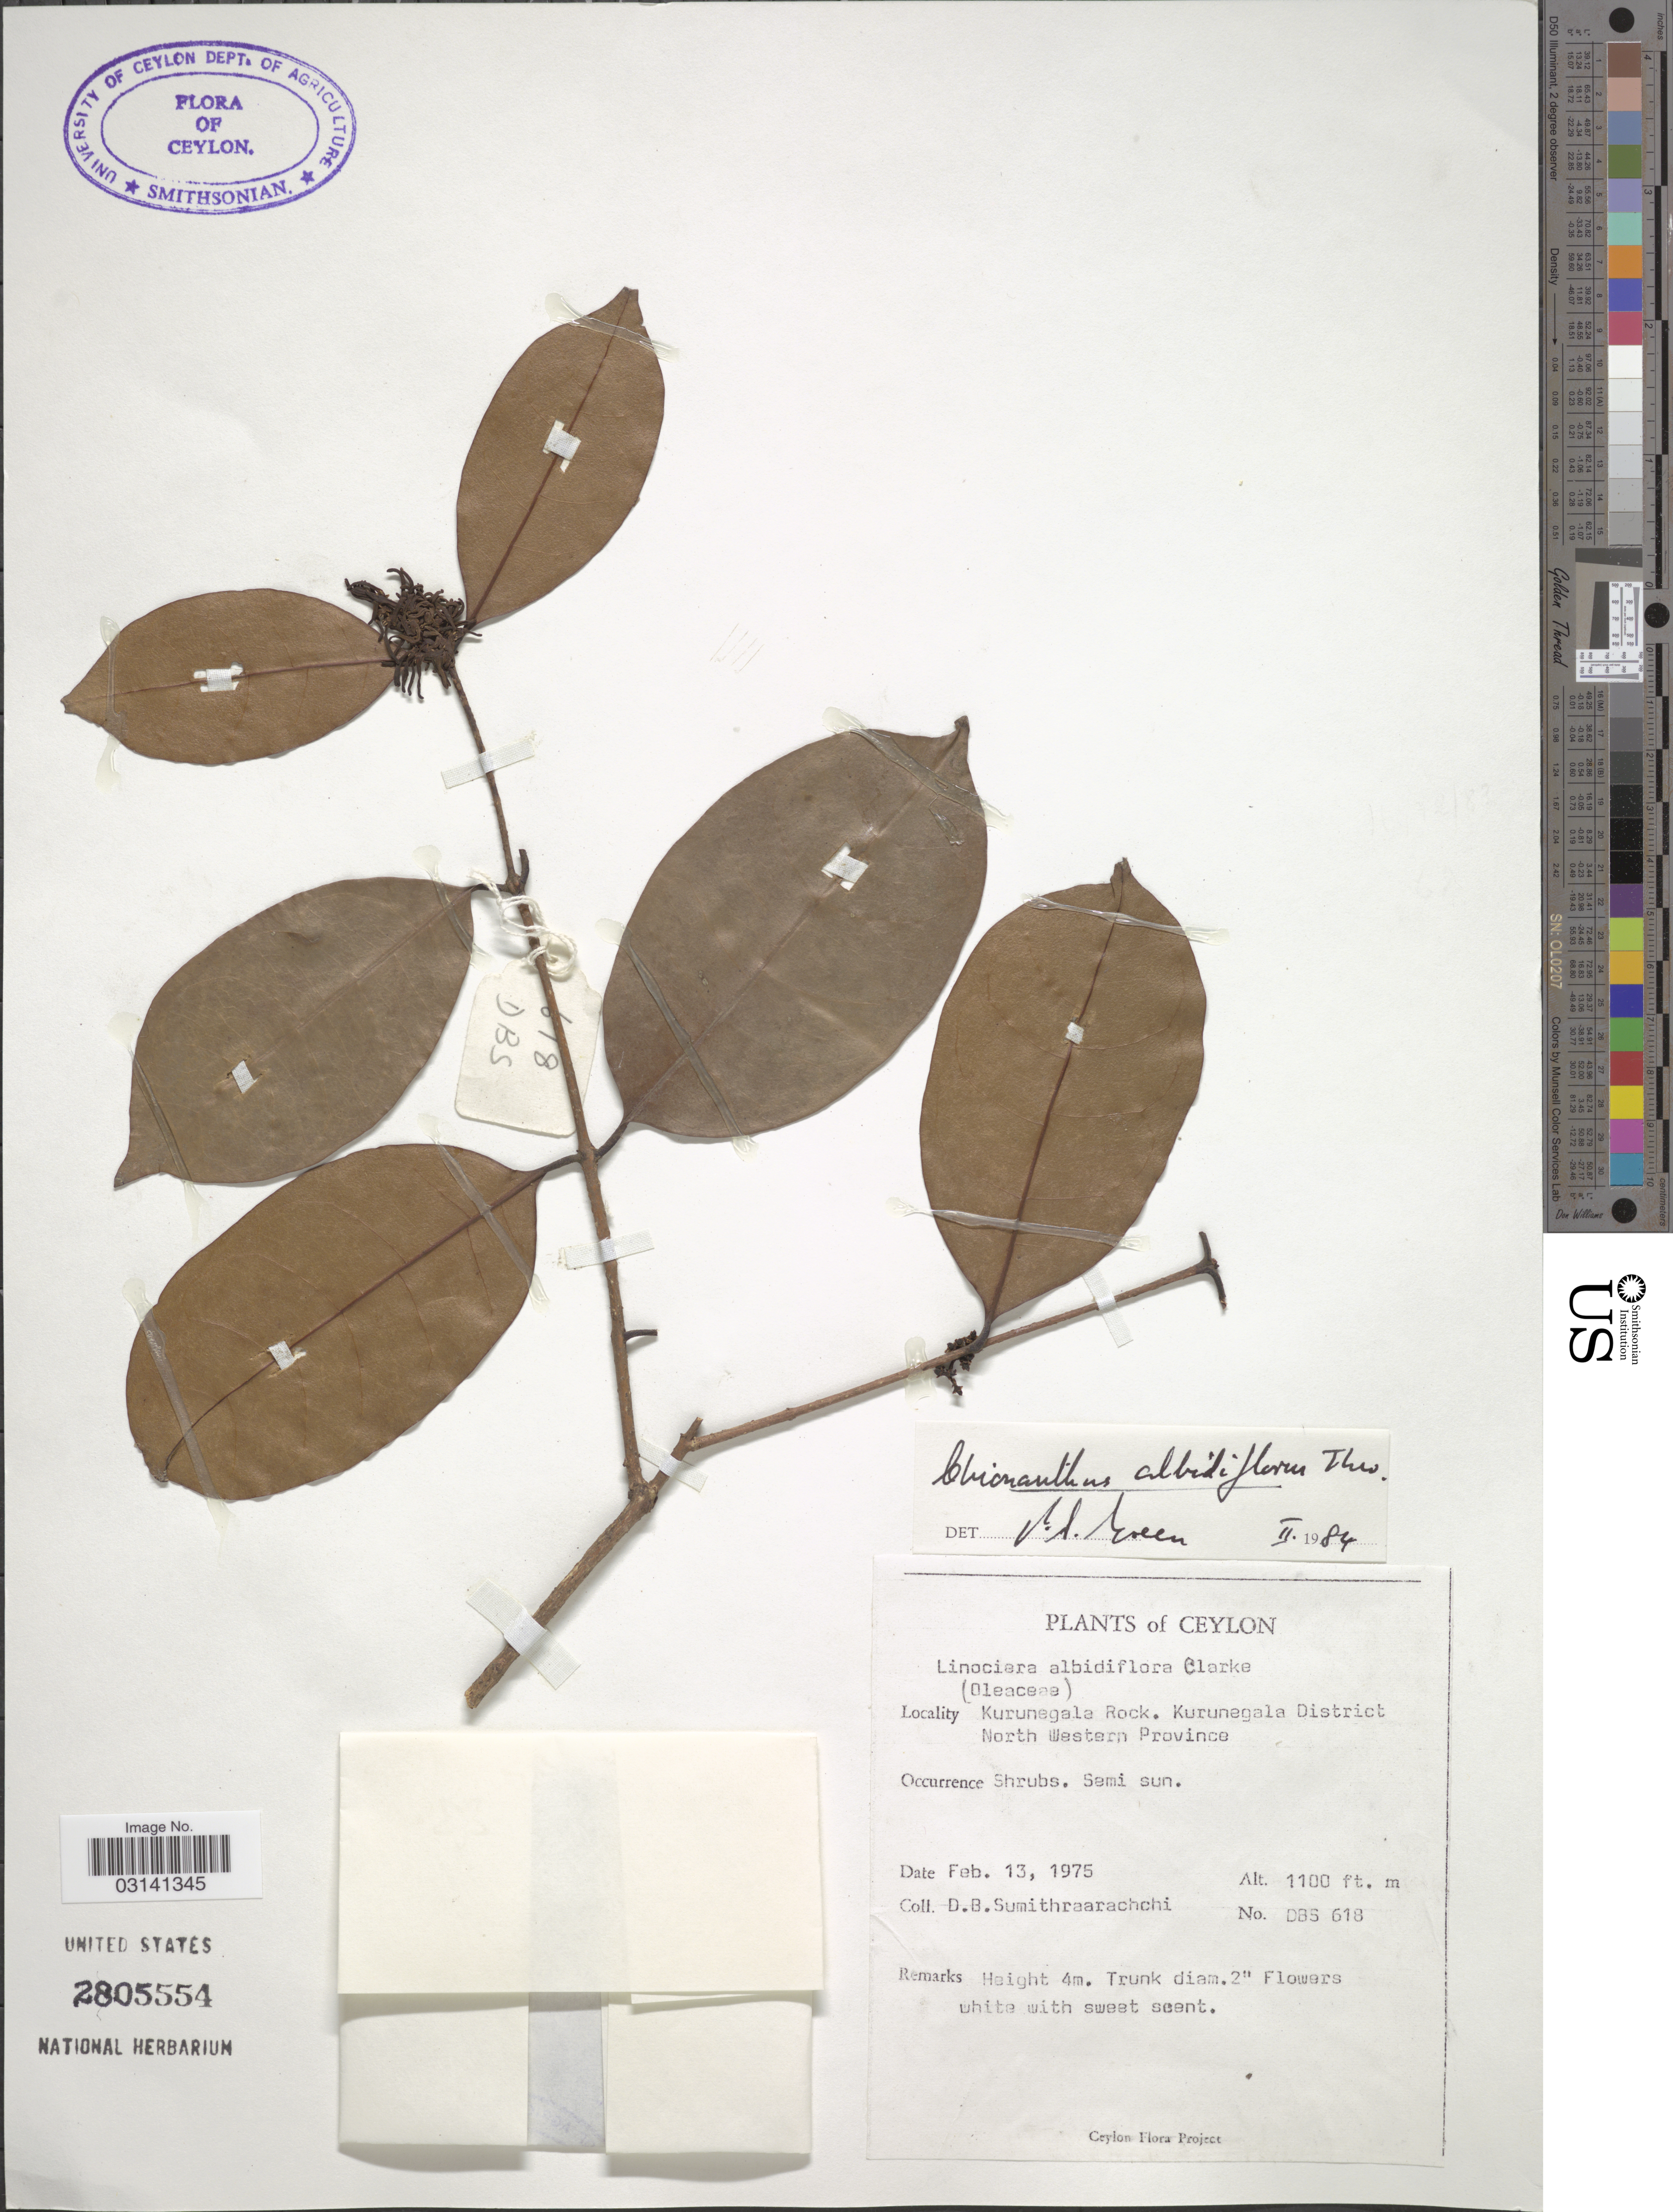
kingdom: Plantae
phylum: Tracheophyta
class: Magnoliopsida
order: Lamiales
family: Oleaceae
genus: Chionanthus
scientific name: Chionanthus albidiflorus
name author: Thwaites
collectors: D. B. Sumithraarachchi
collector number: DBS618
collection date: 1975-02-13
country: Sri Lanka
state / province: North Western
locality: Ceylon, Kurunegala Rock. Kurunegala District.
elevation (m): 335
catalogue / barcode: US 2805554